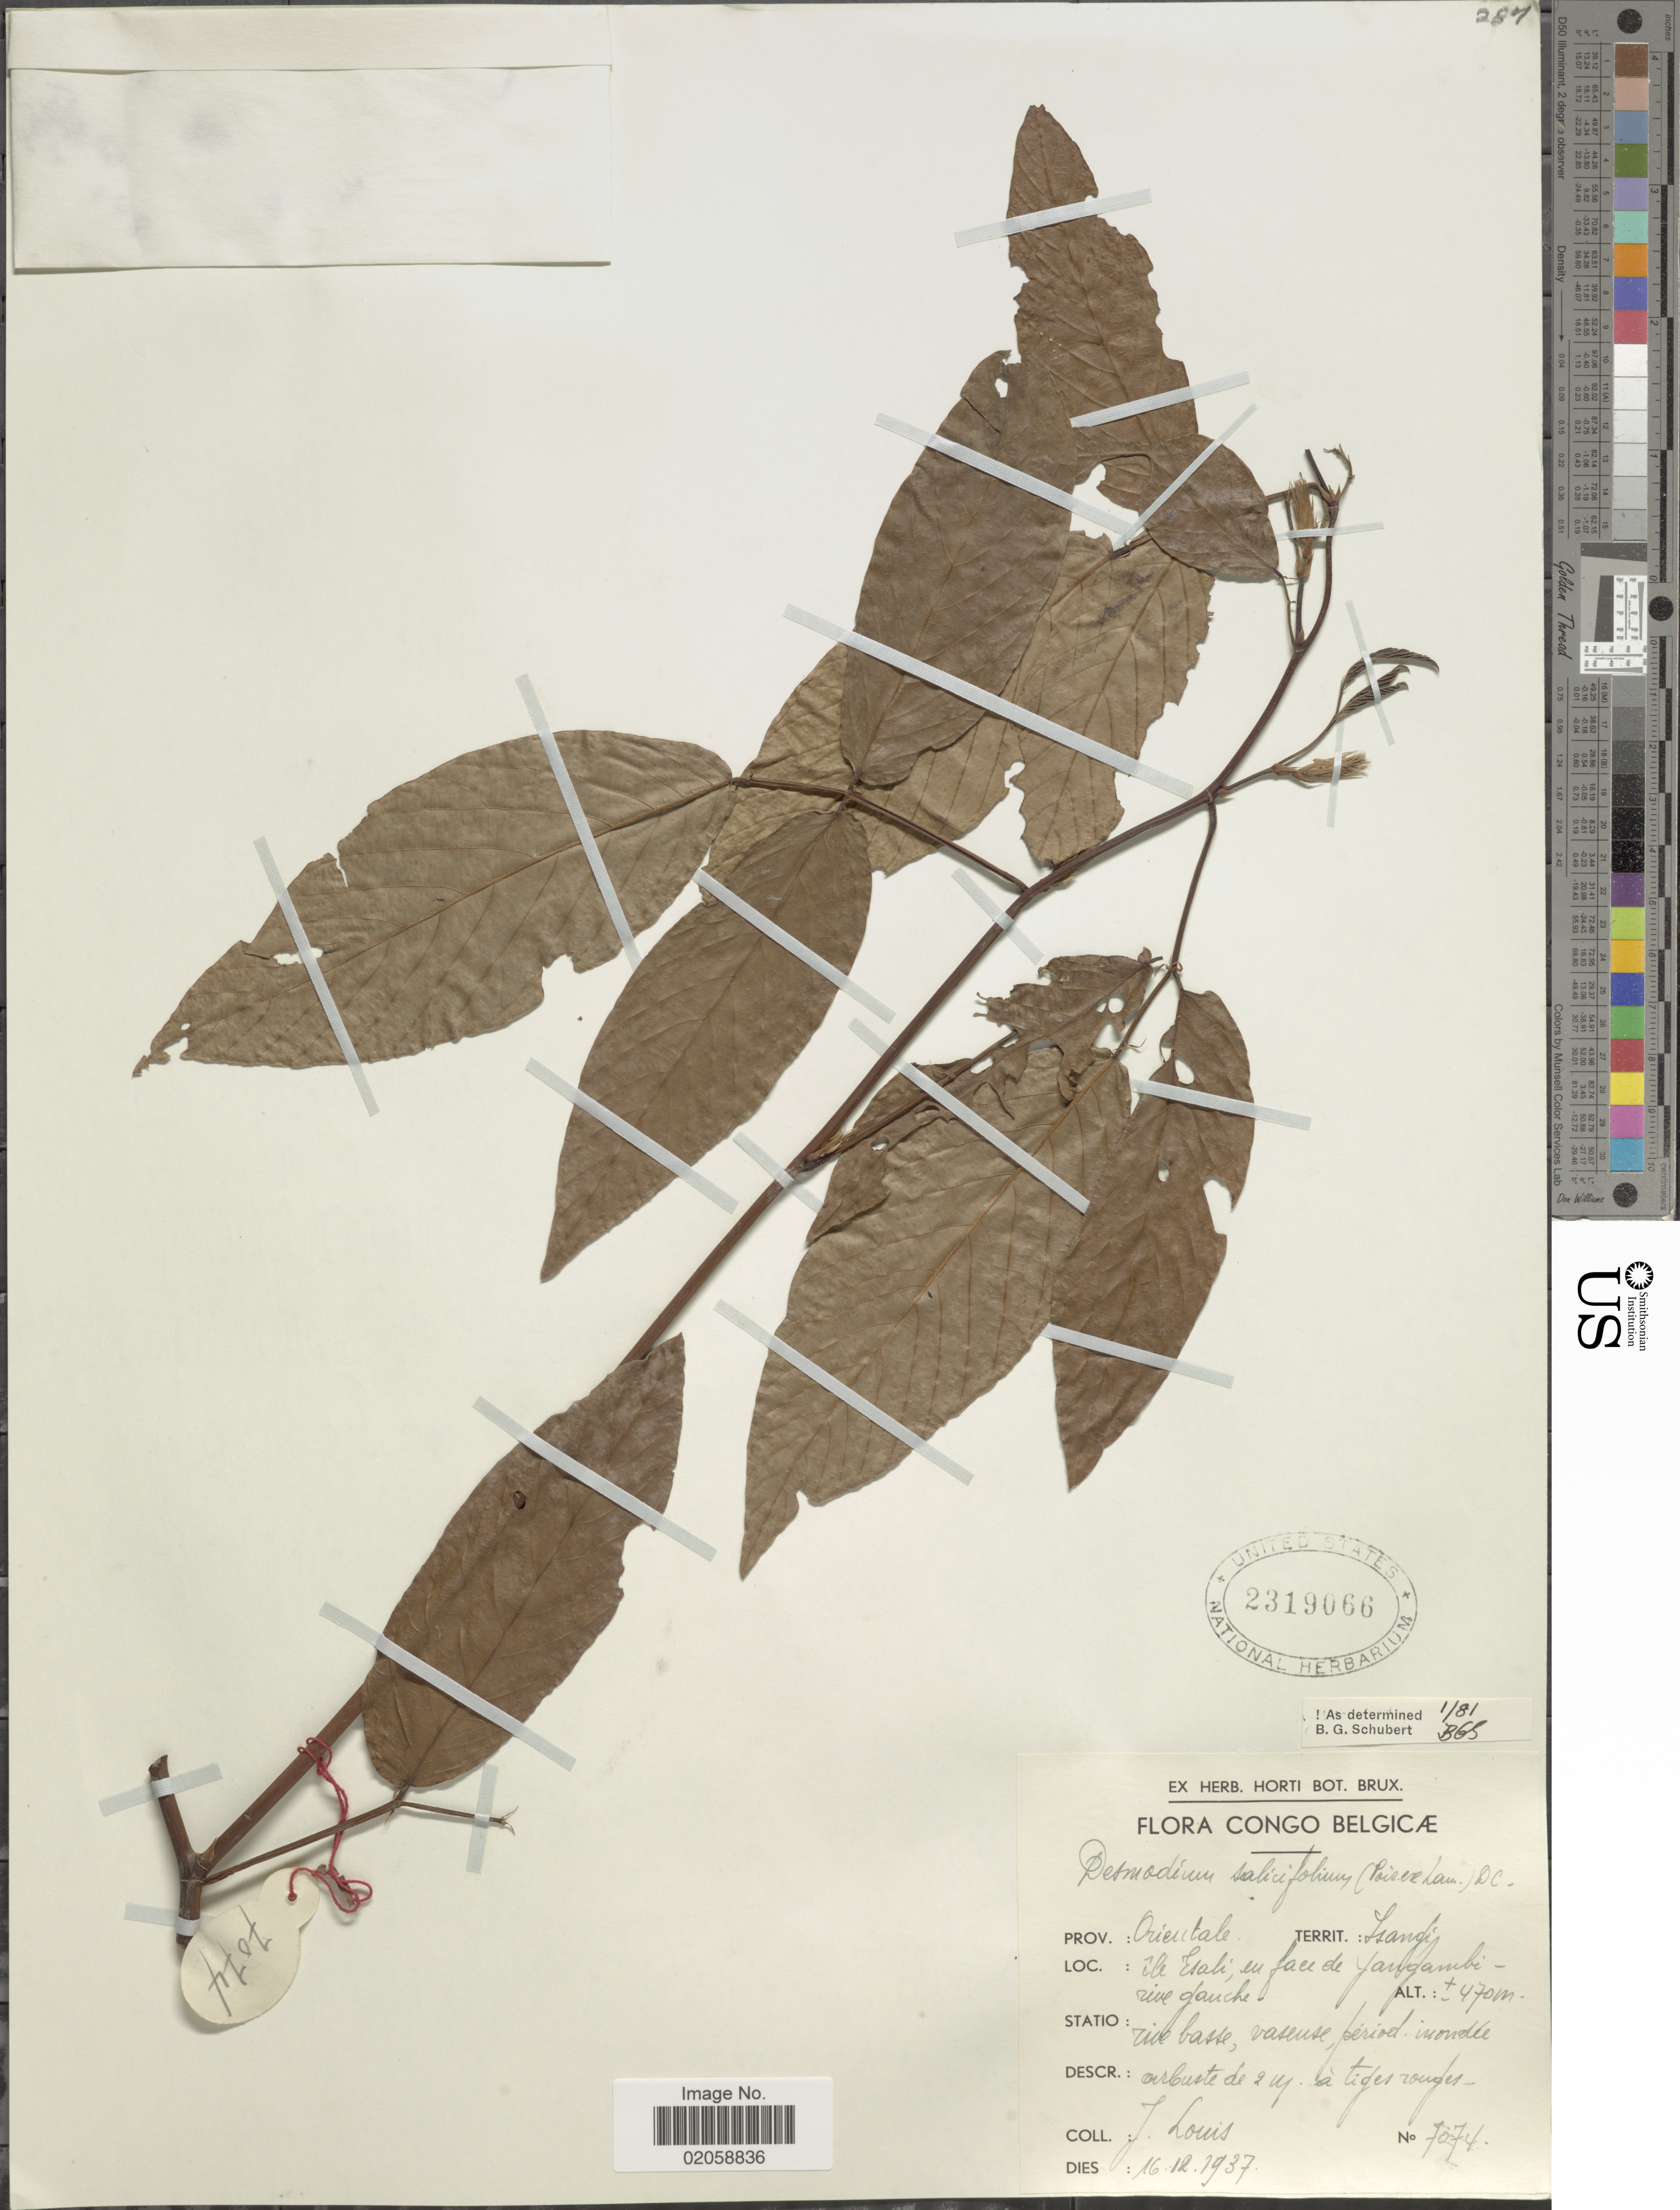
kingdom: Plantae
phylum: Tracheophyta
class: Magnoliopsida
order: Fabales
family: Fabaceae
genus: Pleurolobus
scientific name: Pleurolobus salicifolius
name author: (Poir.) H. Ohashi & K. Ohashi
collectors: J. Louis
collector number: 7074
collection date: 1937-12-16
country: Congo, Democratic Republic of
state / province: Tshopo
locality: Congo Belgicæ. Prov.: Orientale. Territ.: Isangi. Ile Esali, eu face de Yangambi-rive douche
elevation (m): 470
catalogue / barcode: US 2319066